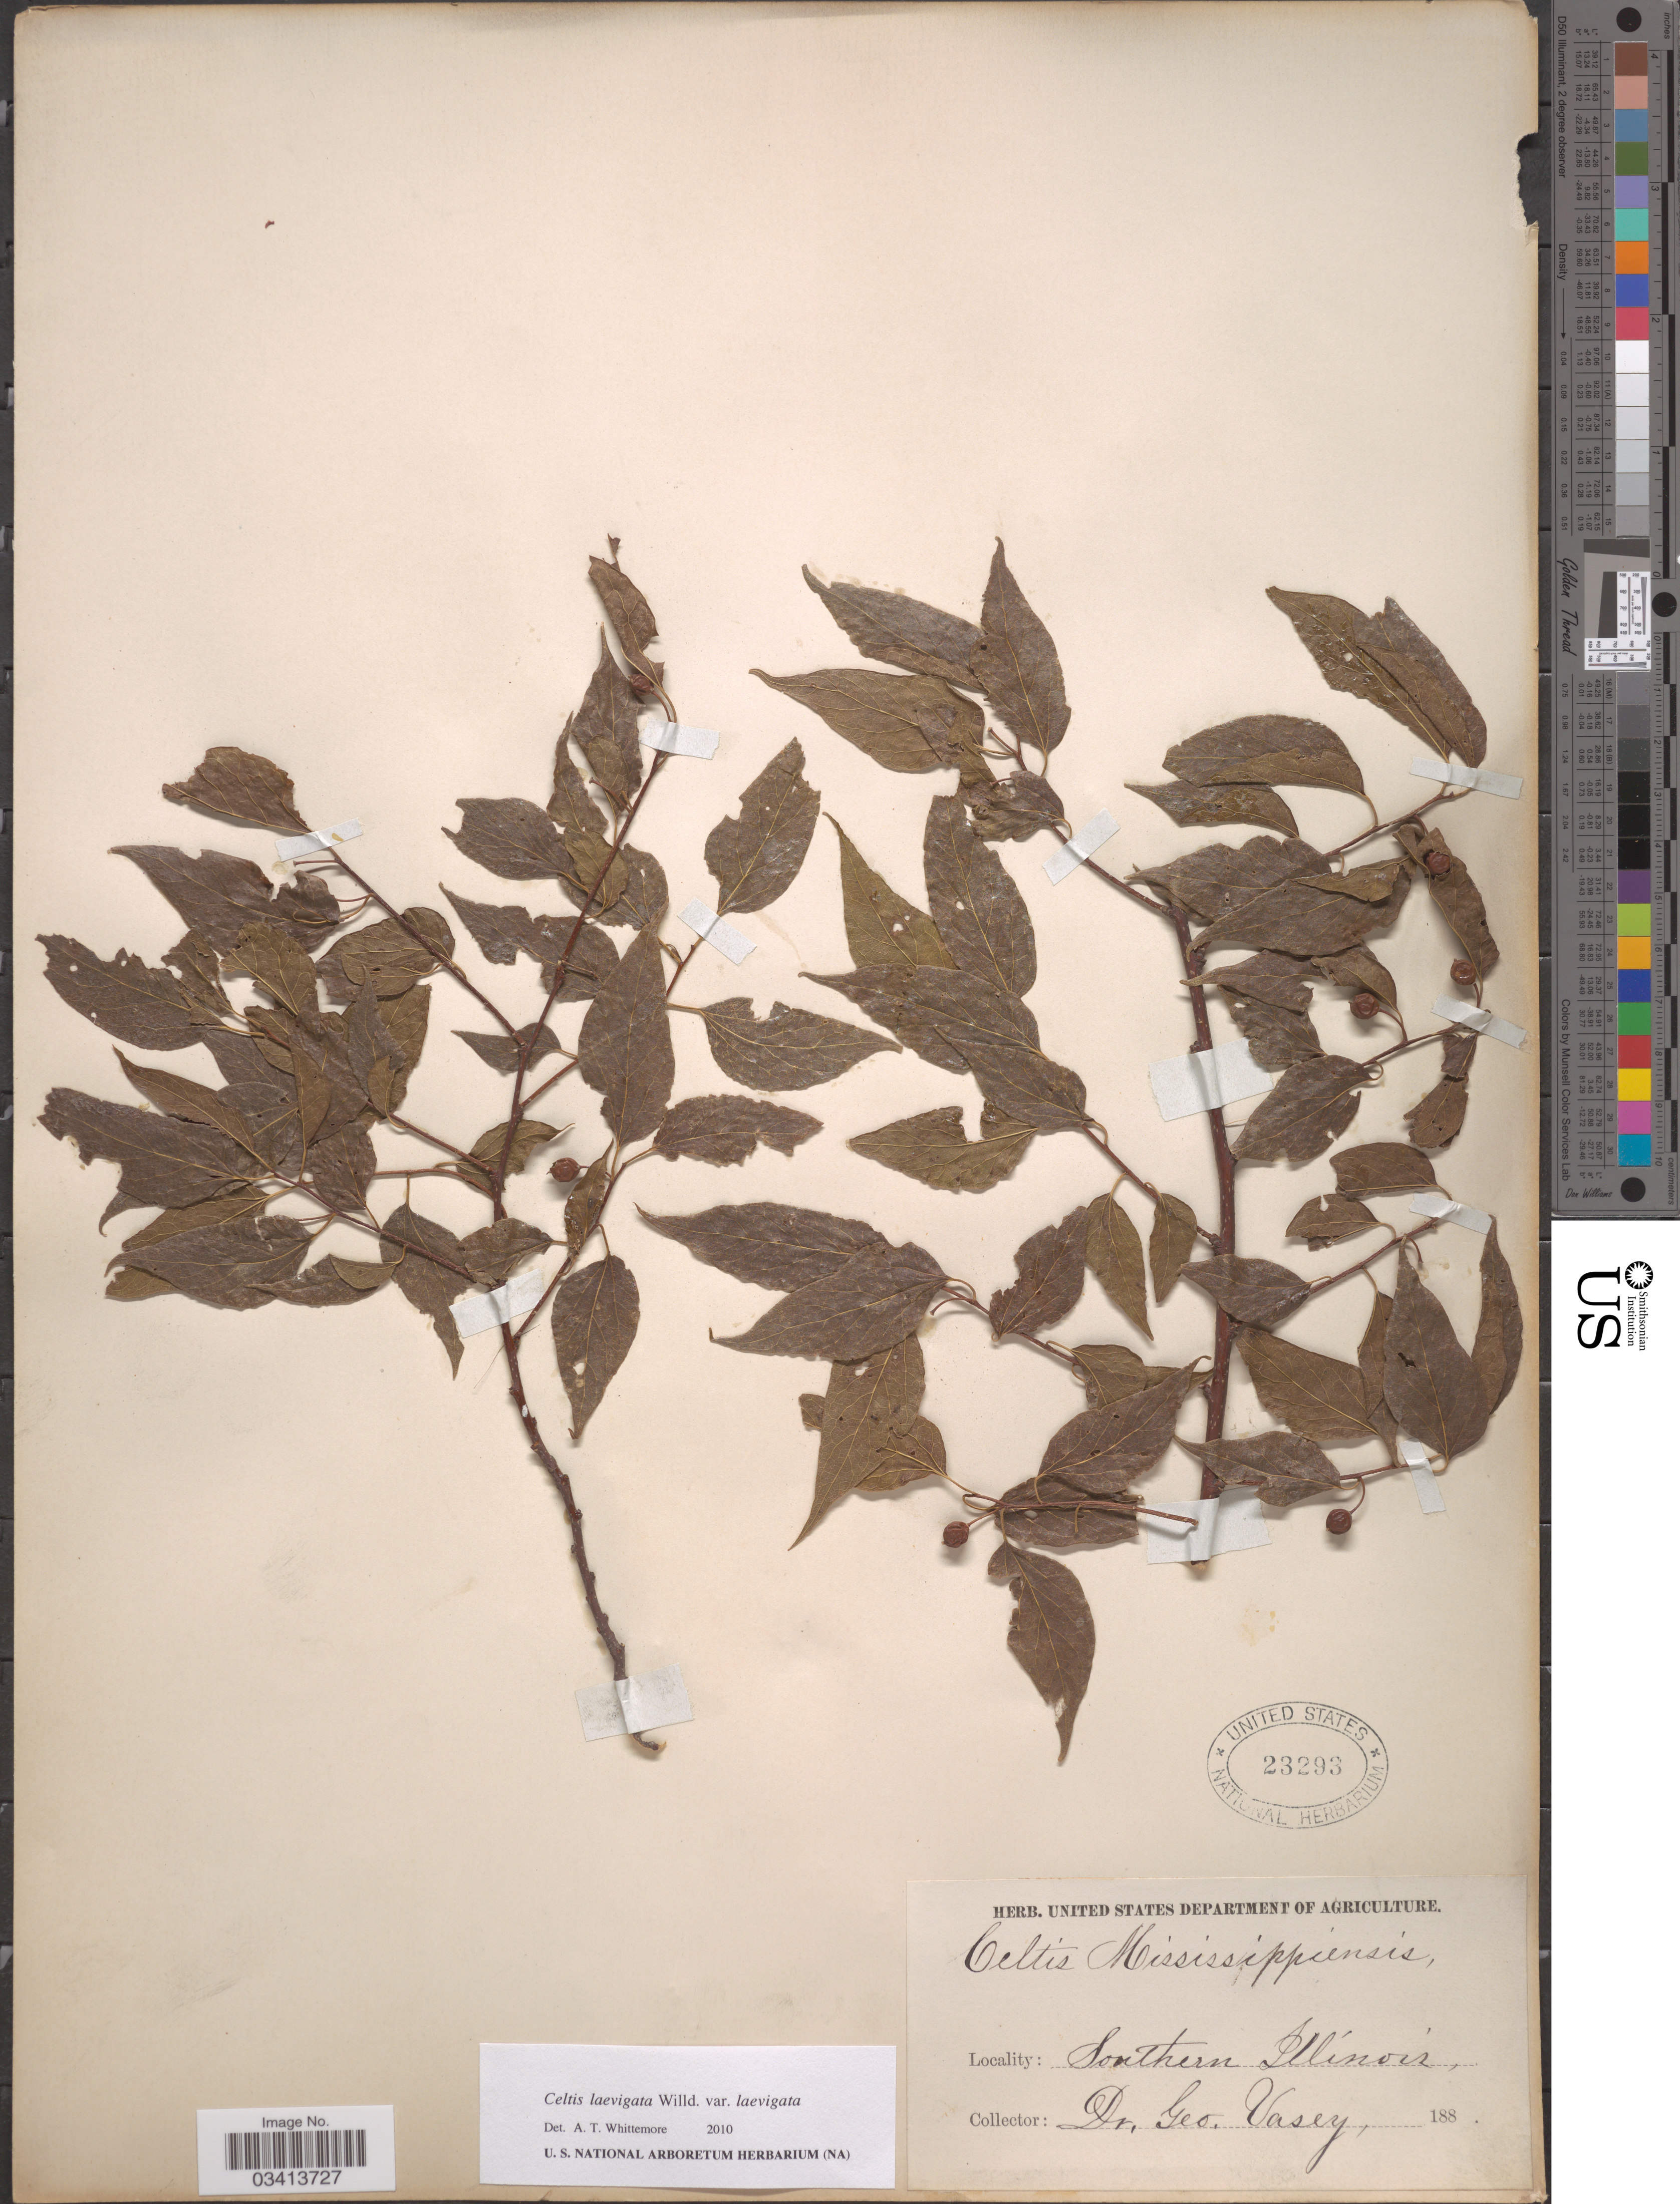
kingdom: Plantae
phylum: Tracheophyta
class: Magnoliopsida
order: Rosales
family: Cannabaceae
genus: Celtis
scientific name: Celtis laevigata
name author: Willd.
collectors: G. Vasey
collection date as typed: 188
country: United States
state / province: Illinois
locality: Southern Illinois.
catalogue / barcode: US 23293